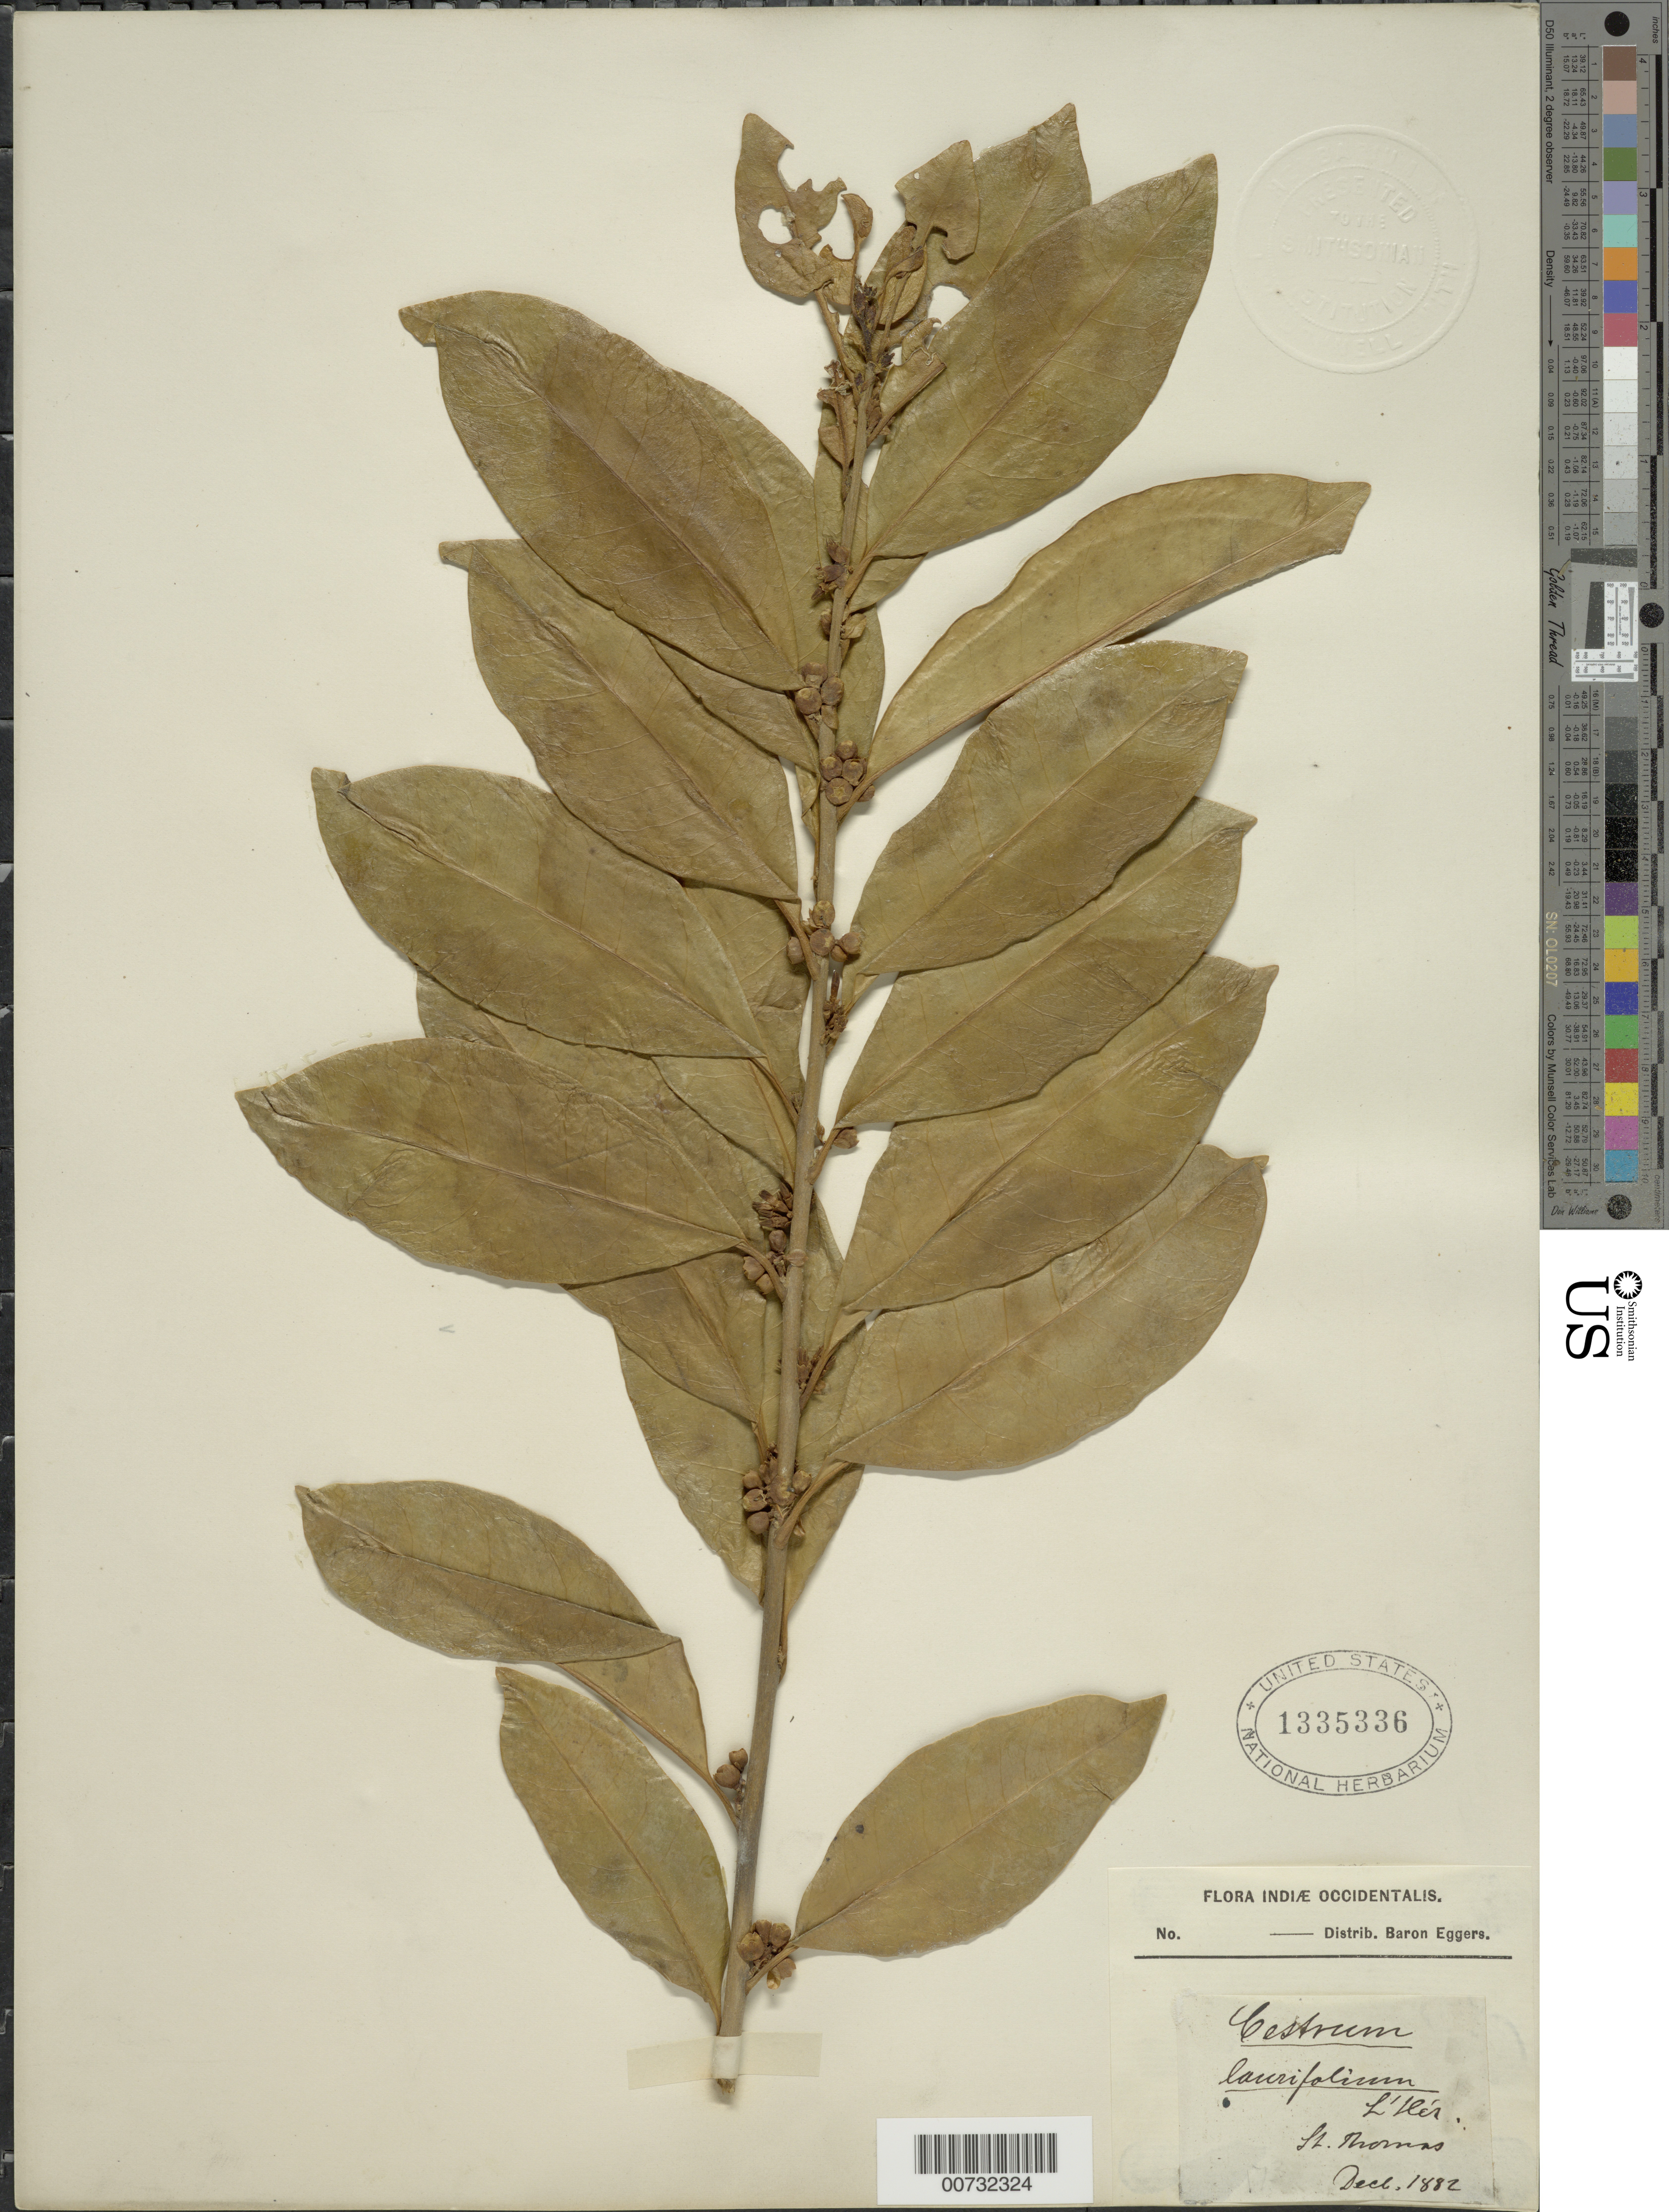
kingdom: Plantae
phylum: Tracheophyta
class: Magnoliopsida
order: Solanales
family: Solanaceae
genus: Cestrum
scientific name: Cestrum laurifolium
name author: L'Hér.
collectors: H. F. A. von Eggers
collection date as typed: Dec 1882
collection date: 1882-12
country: U.S. Virgin Islands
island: St. Thomas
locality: St. Thomas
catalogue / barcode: US 1335336